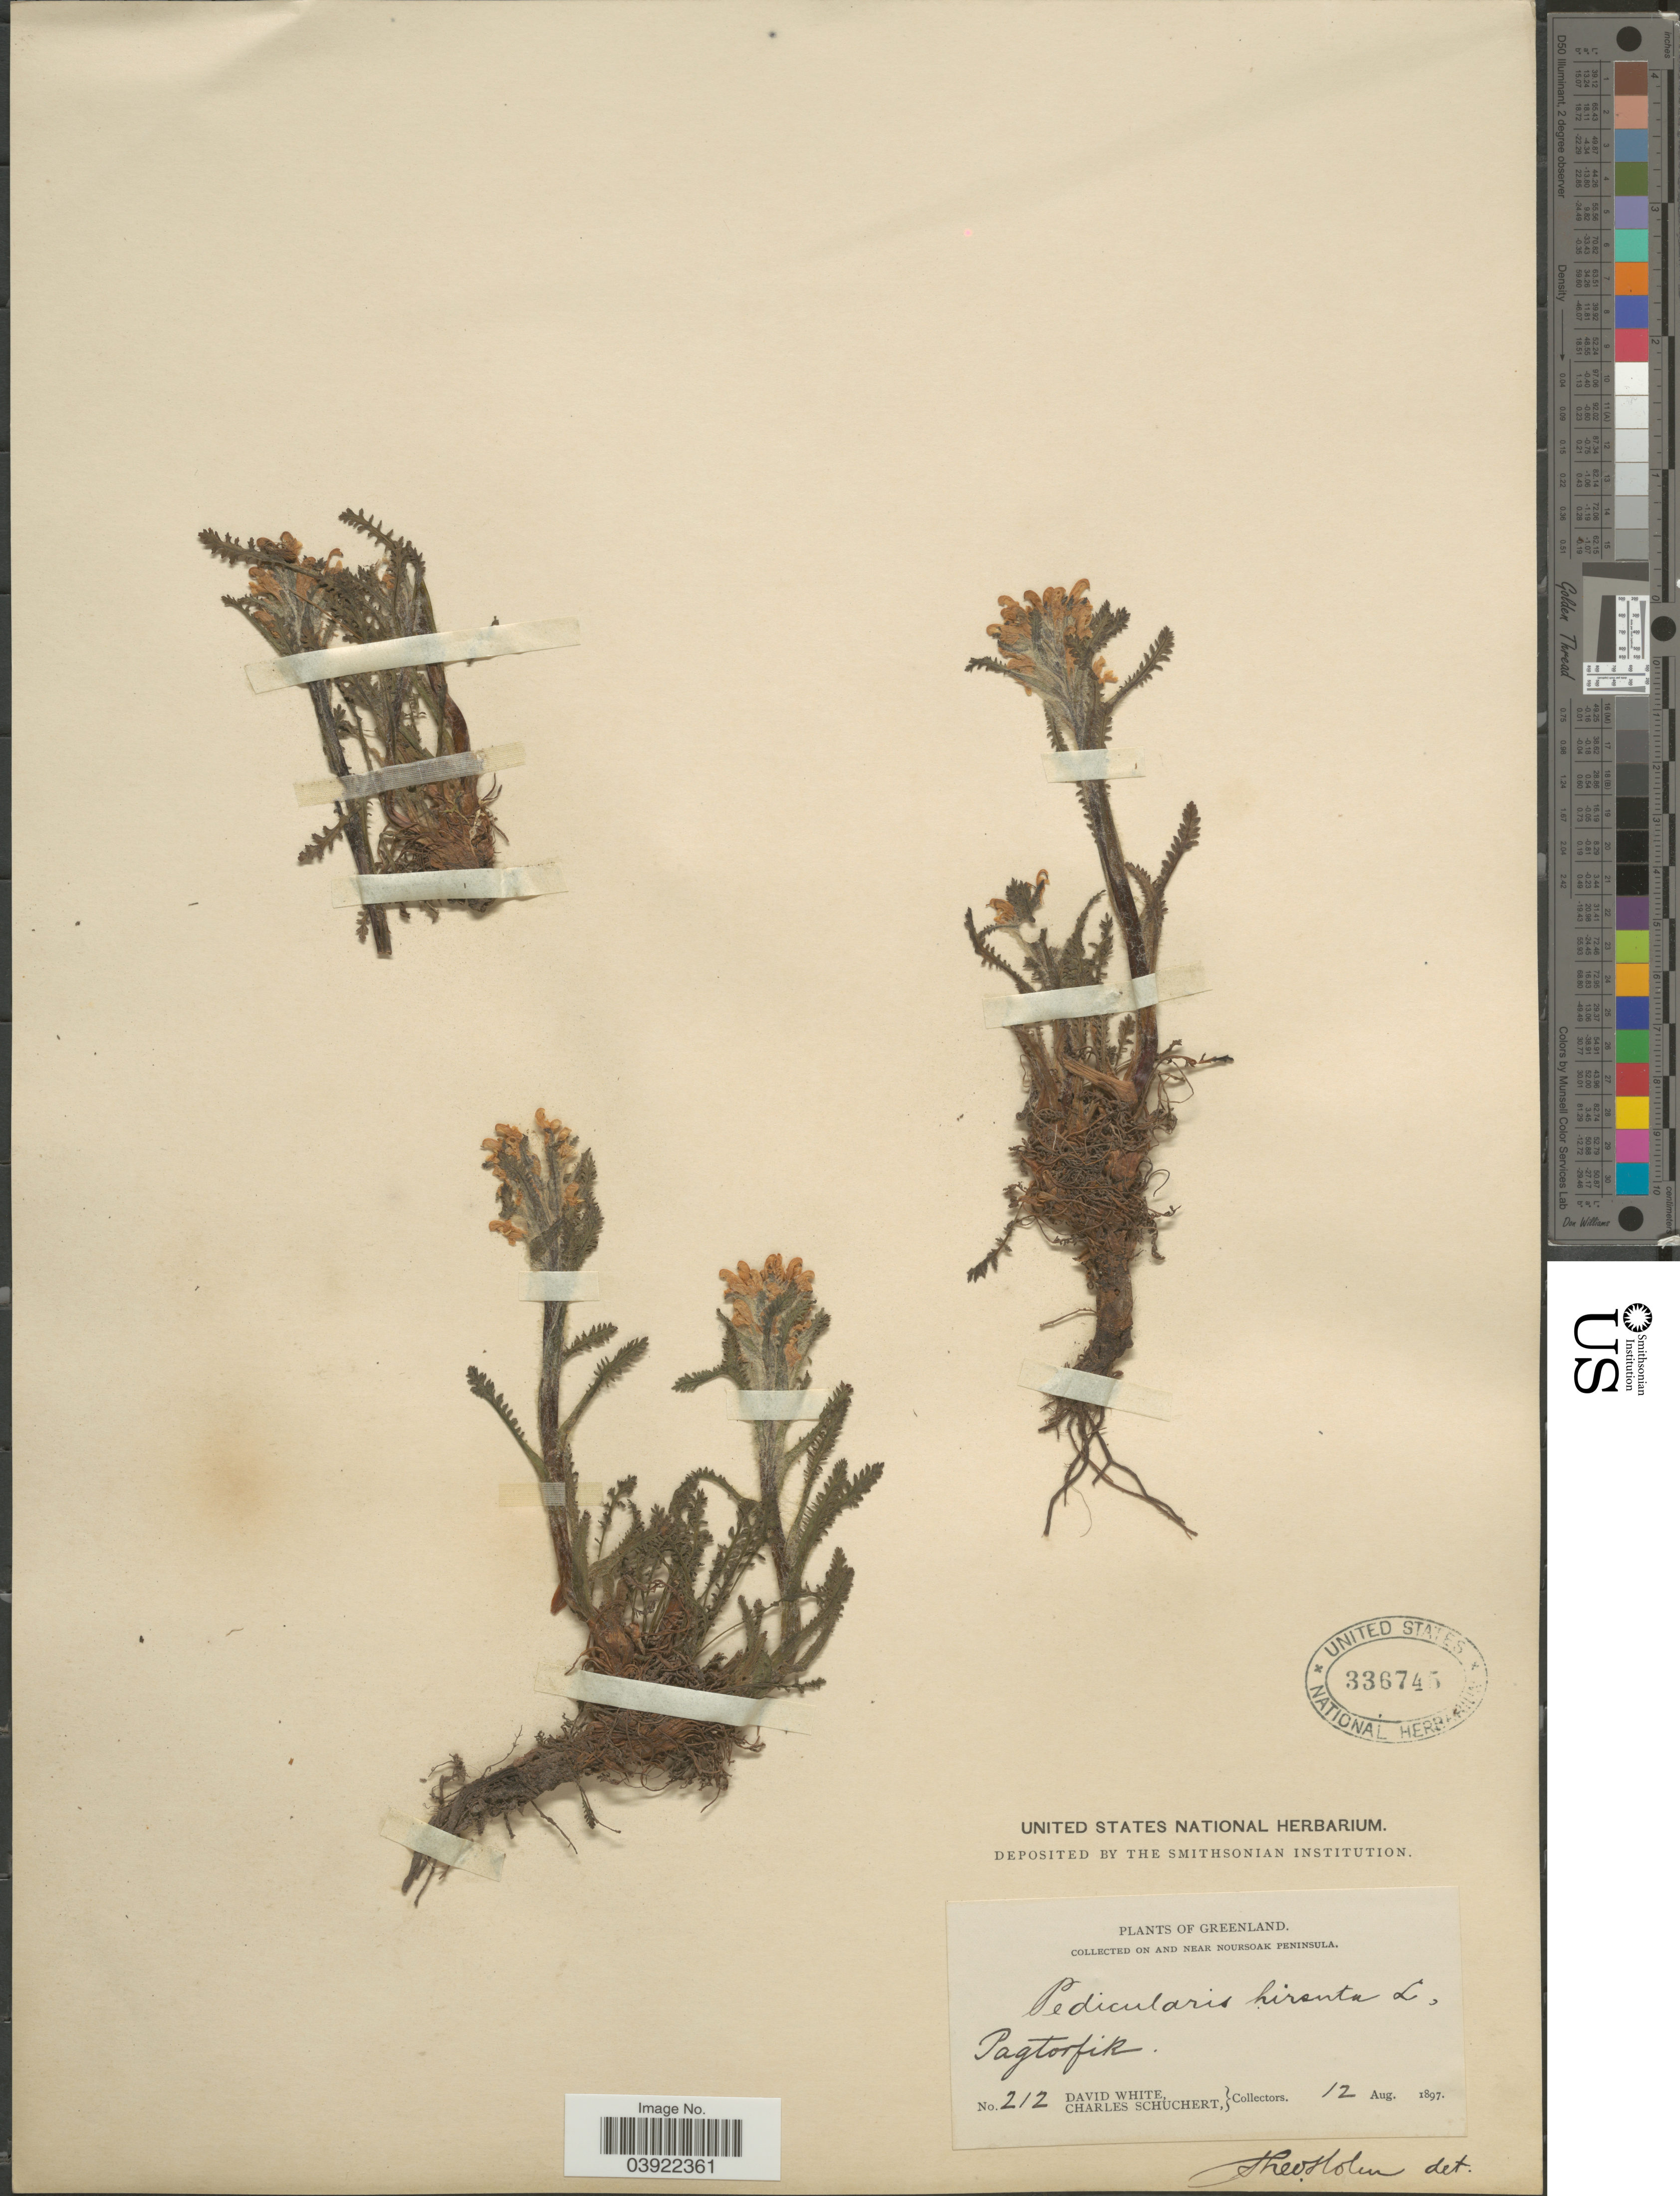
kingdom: Plantae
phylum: Tracheophyta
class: Magnoliopsida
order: Lamiales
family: Orobanchaceae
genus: Pedicularis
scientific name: Pedicularis hirsuta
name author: L.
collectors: D. White & C. Schuchert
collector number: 212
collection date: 1897-08-12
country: Greenland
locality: On and near Noursoak Peninsula. Pagtorfik.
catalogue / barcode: US 336745